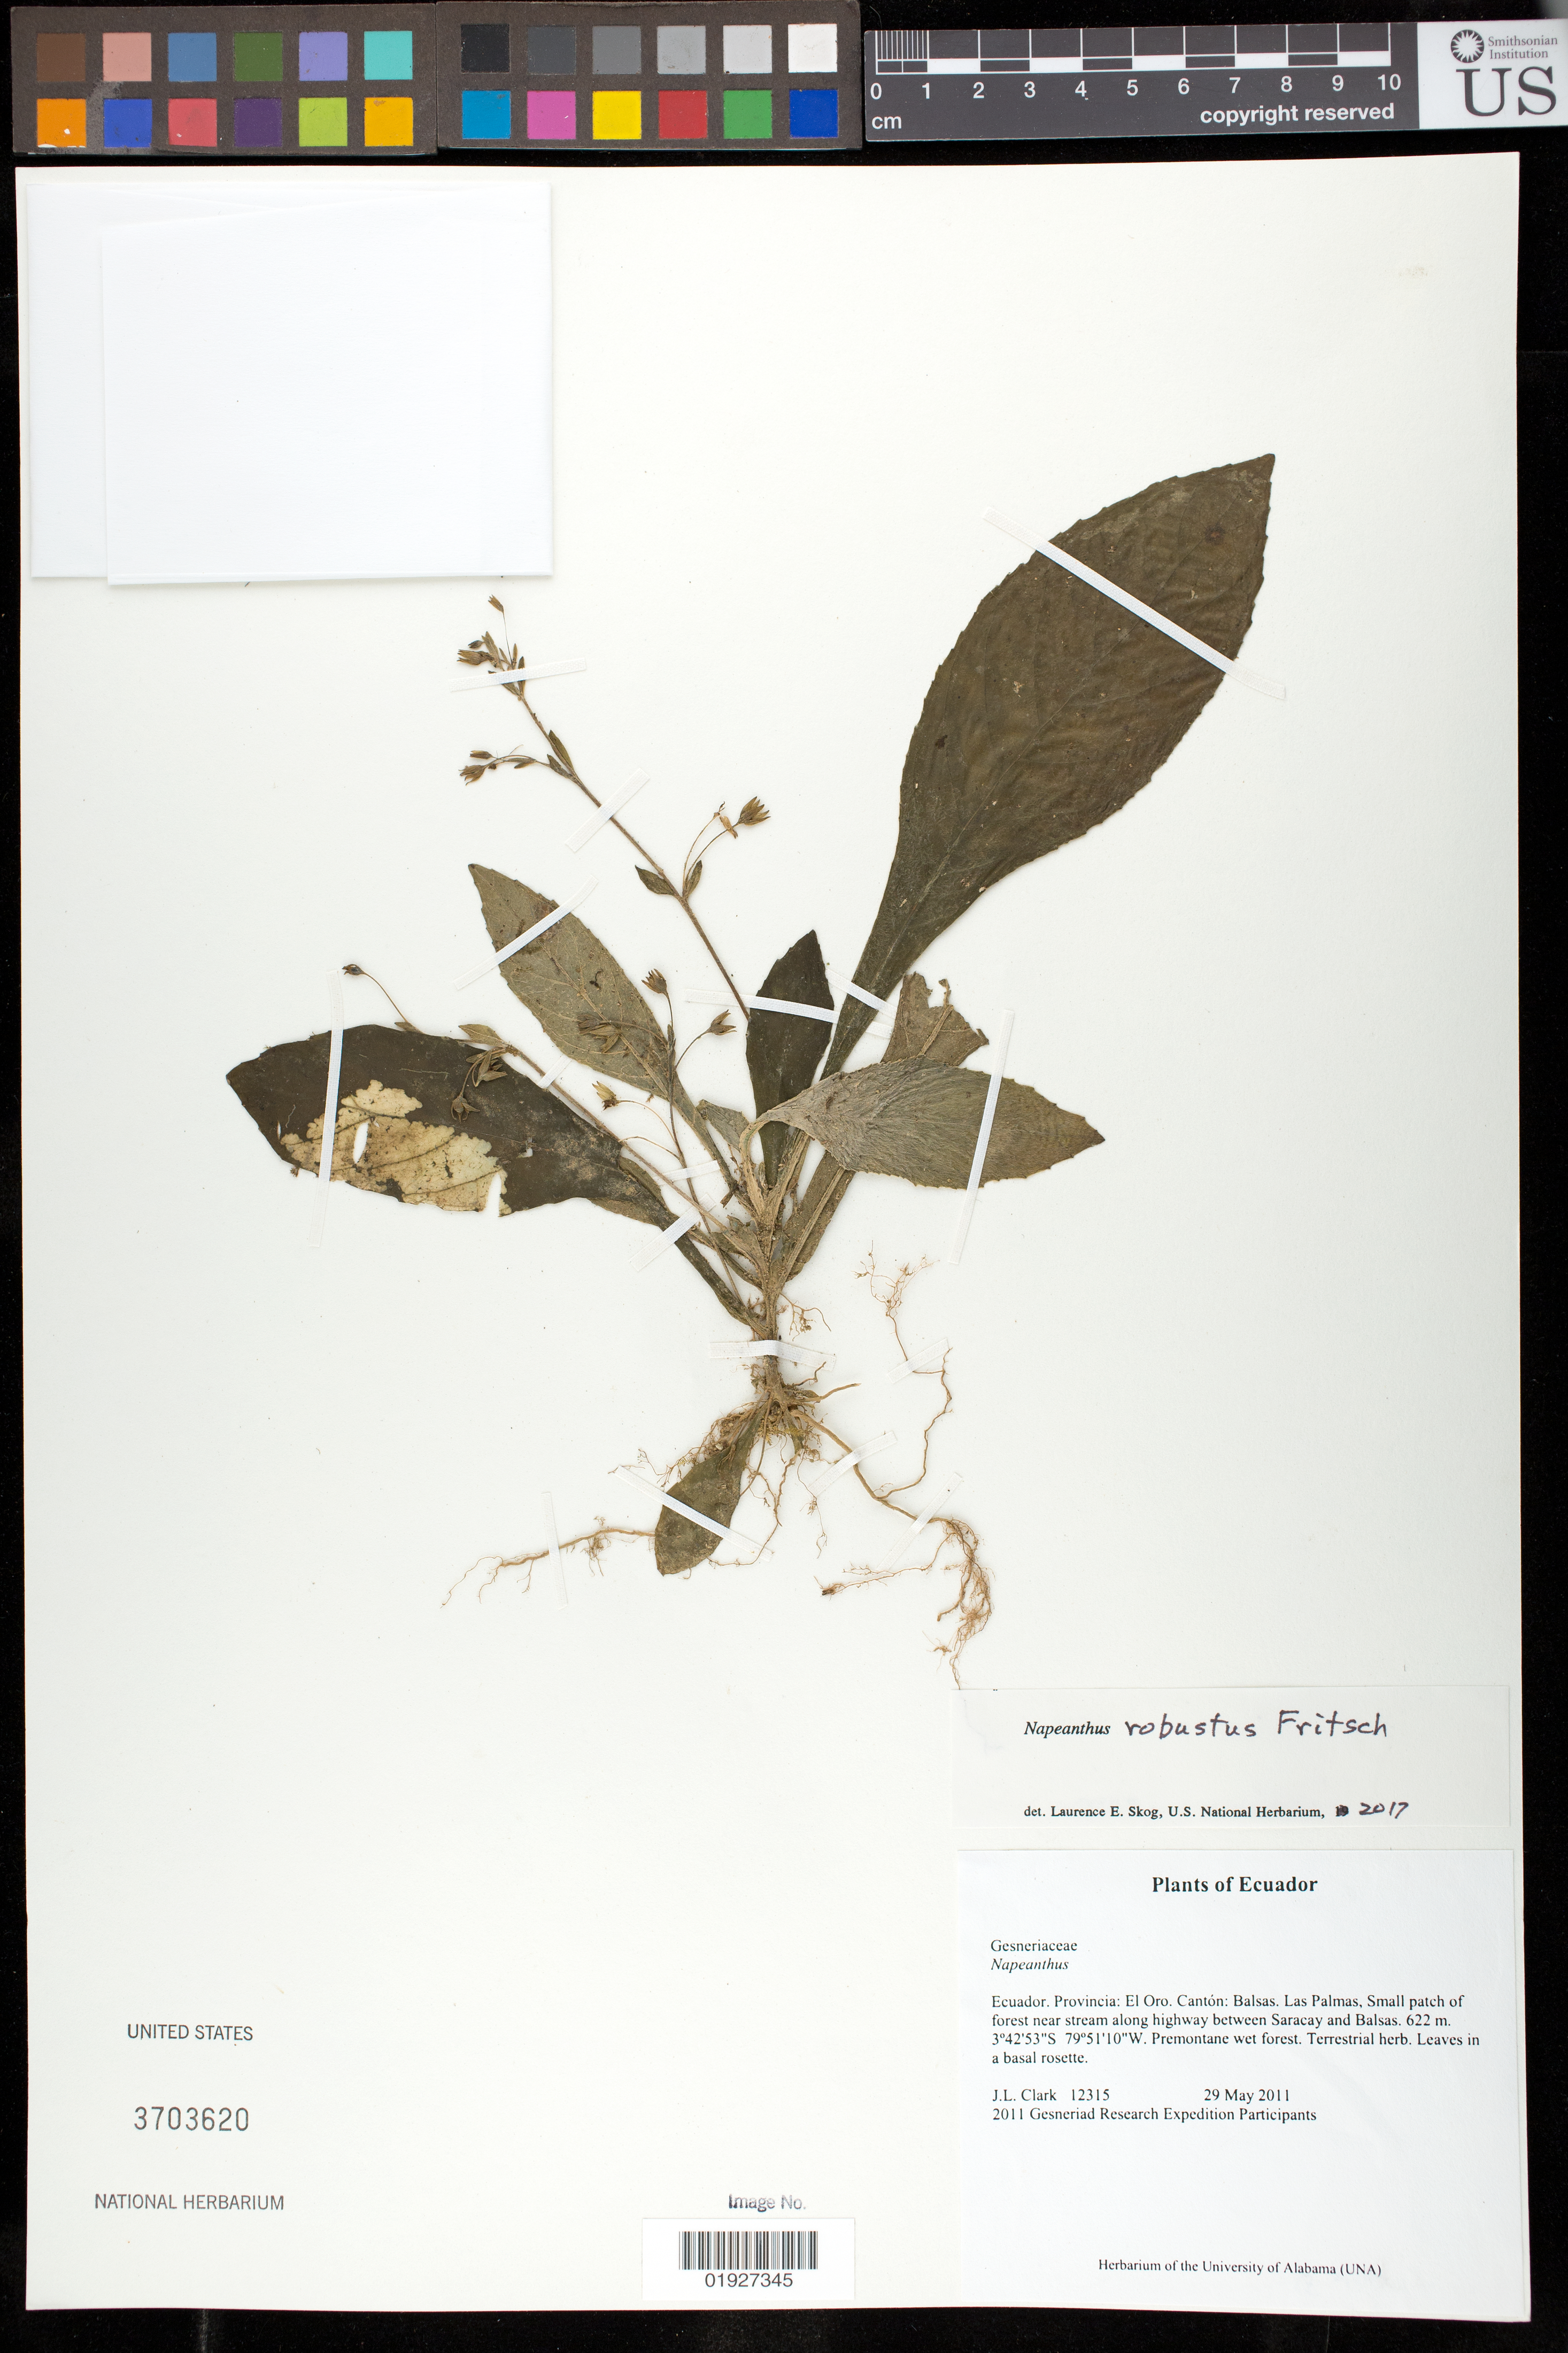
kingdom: Plantae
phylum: Tracheophyta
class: Magnoliopsida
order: Lamiales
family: Gesneriaceae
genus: Napeanthus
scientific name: Napeanthus robustus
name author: Fritsch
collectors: J. L. Clark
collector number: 12315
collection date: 2011-05-29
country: Ecuador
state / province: El Oro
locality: Canton: Balsas. Las Palmas. Small patch of forest near stream along highway between Saracay and Balsas.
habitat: Premontane wet forest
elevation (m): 622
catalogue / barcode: US 3703620